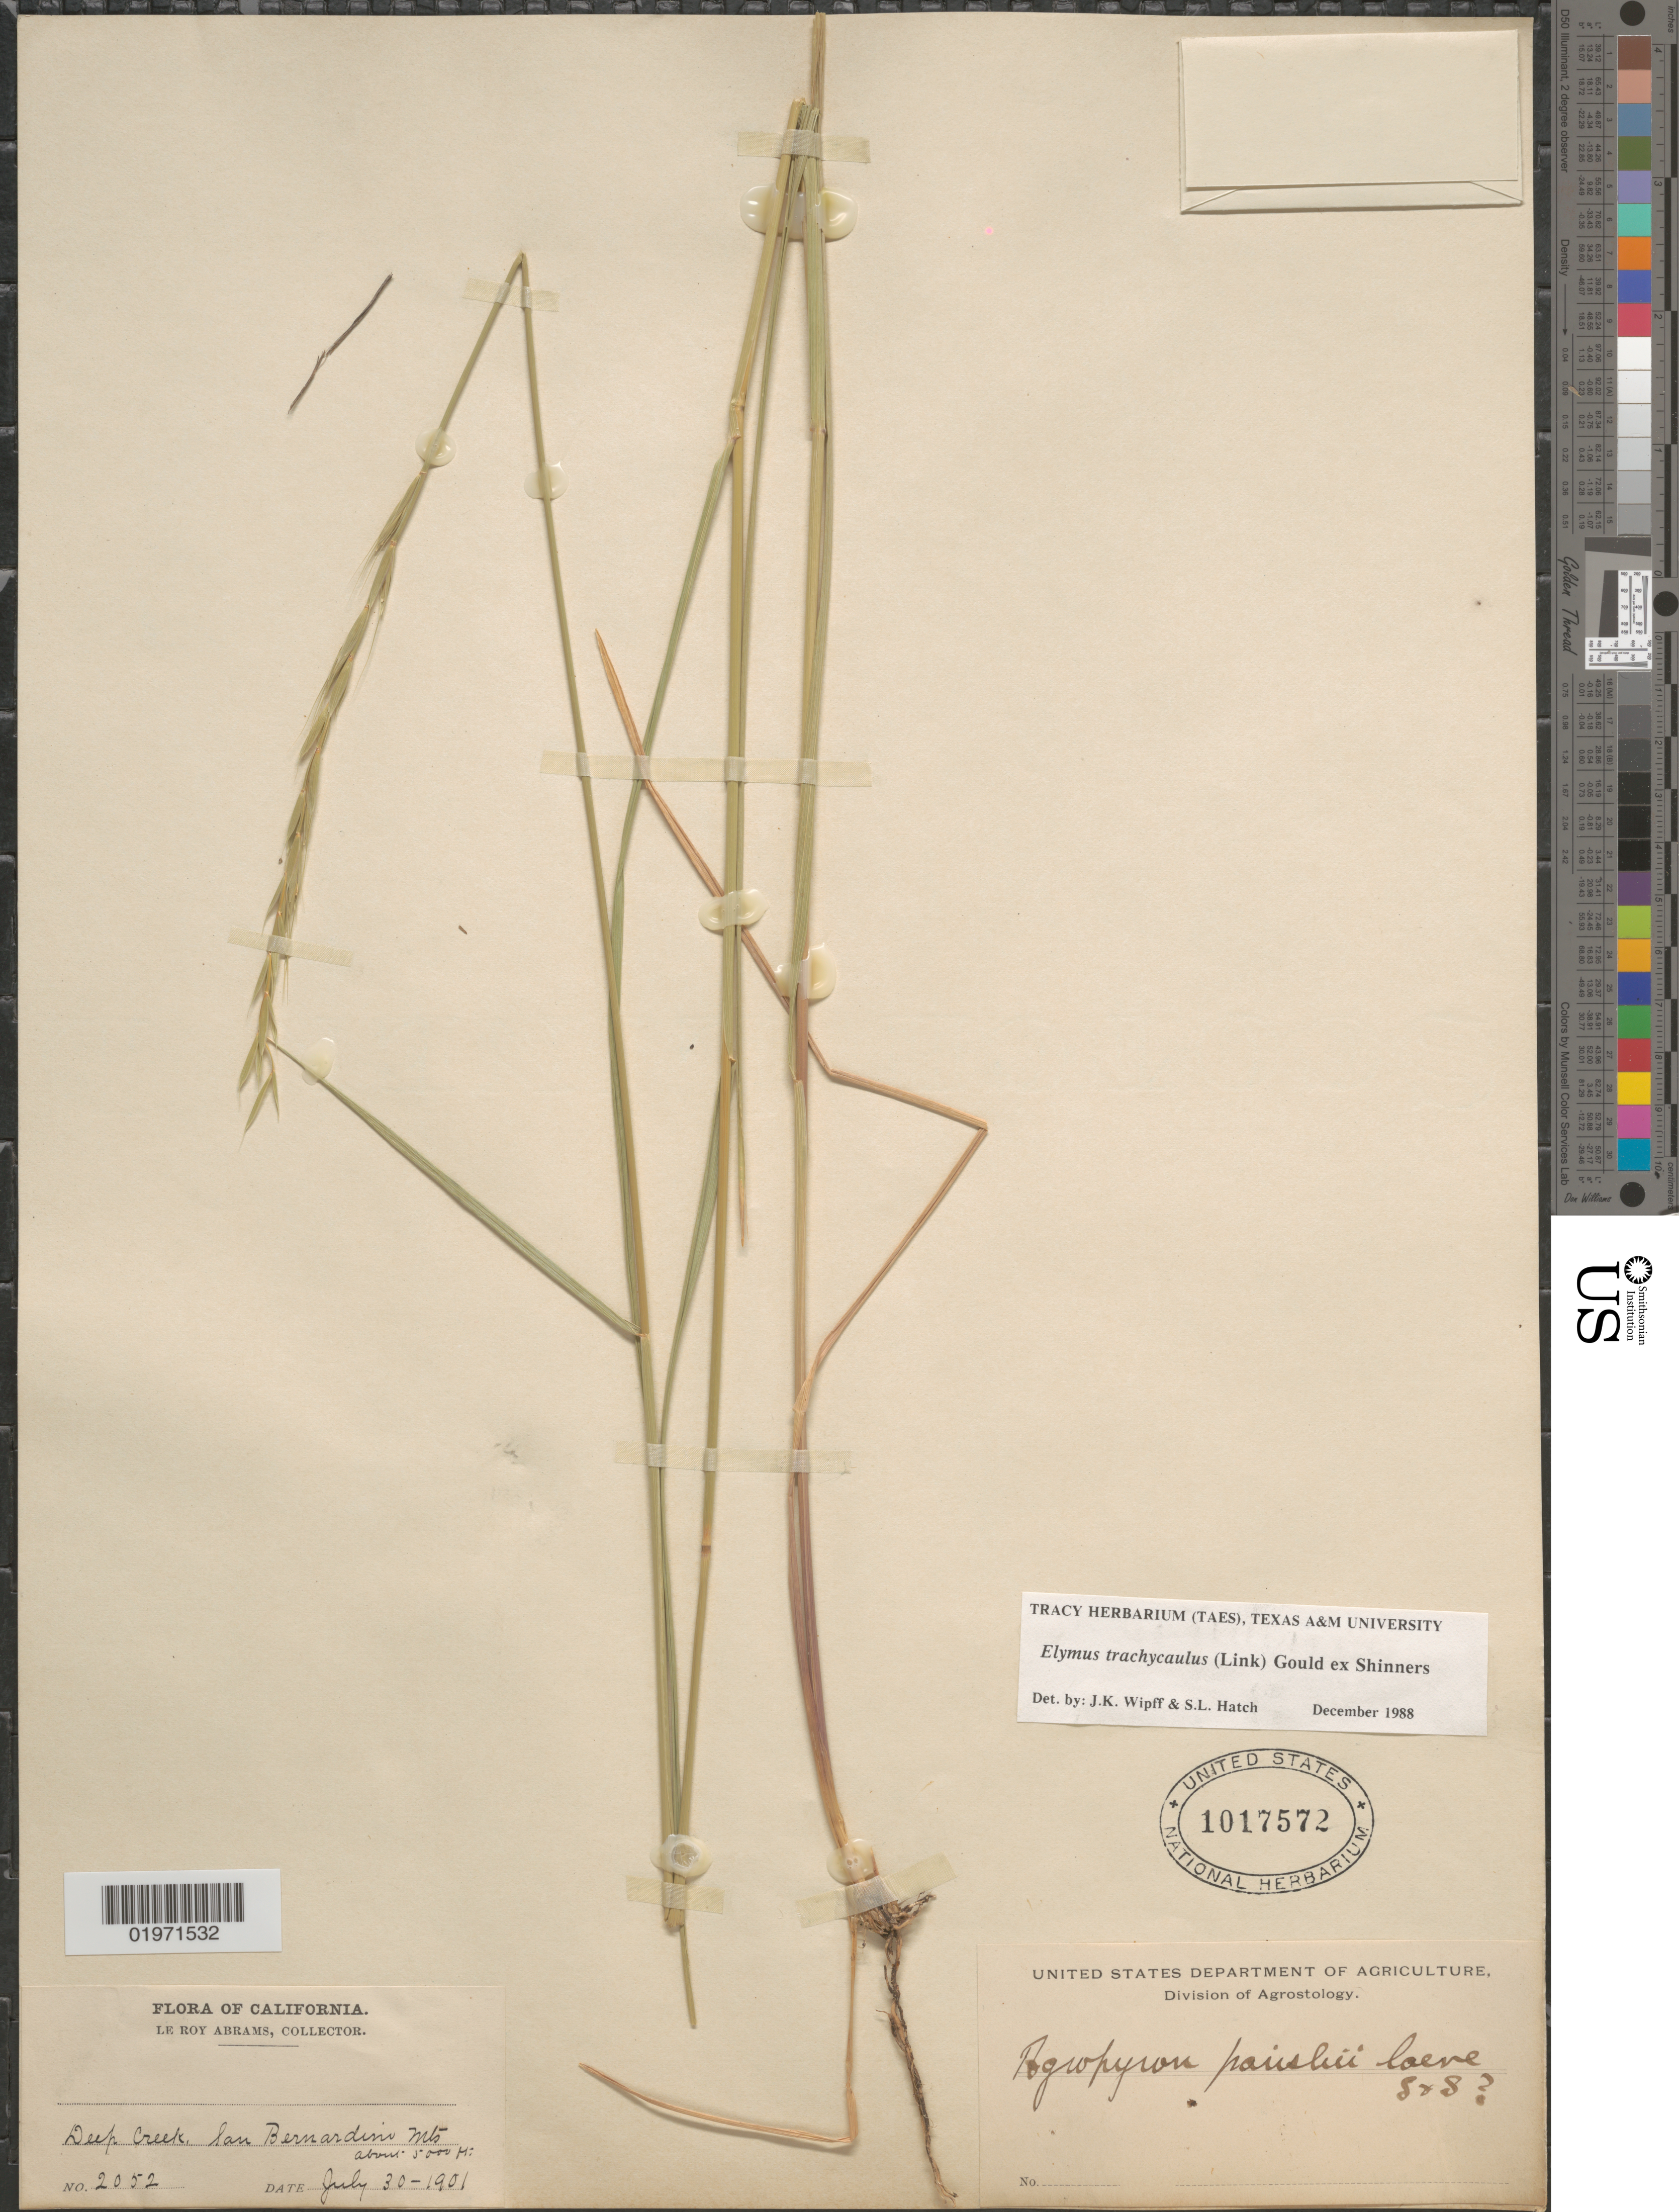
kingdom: Plantae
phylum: Tracheophyta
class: Liliopsida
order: Poales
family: Poaceae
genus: Elymus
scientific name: Elymus trachycaulus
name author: (Link) Gould ex Shinners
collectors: L. Abrams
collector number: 2052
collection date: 1901-07-30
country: United States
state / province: California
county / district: San Bernardino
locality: Deep Creek, San Bernardino Mts.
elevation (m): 1524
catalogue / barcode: US 1017572